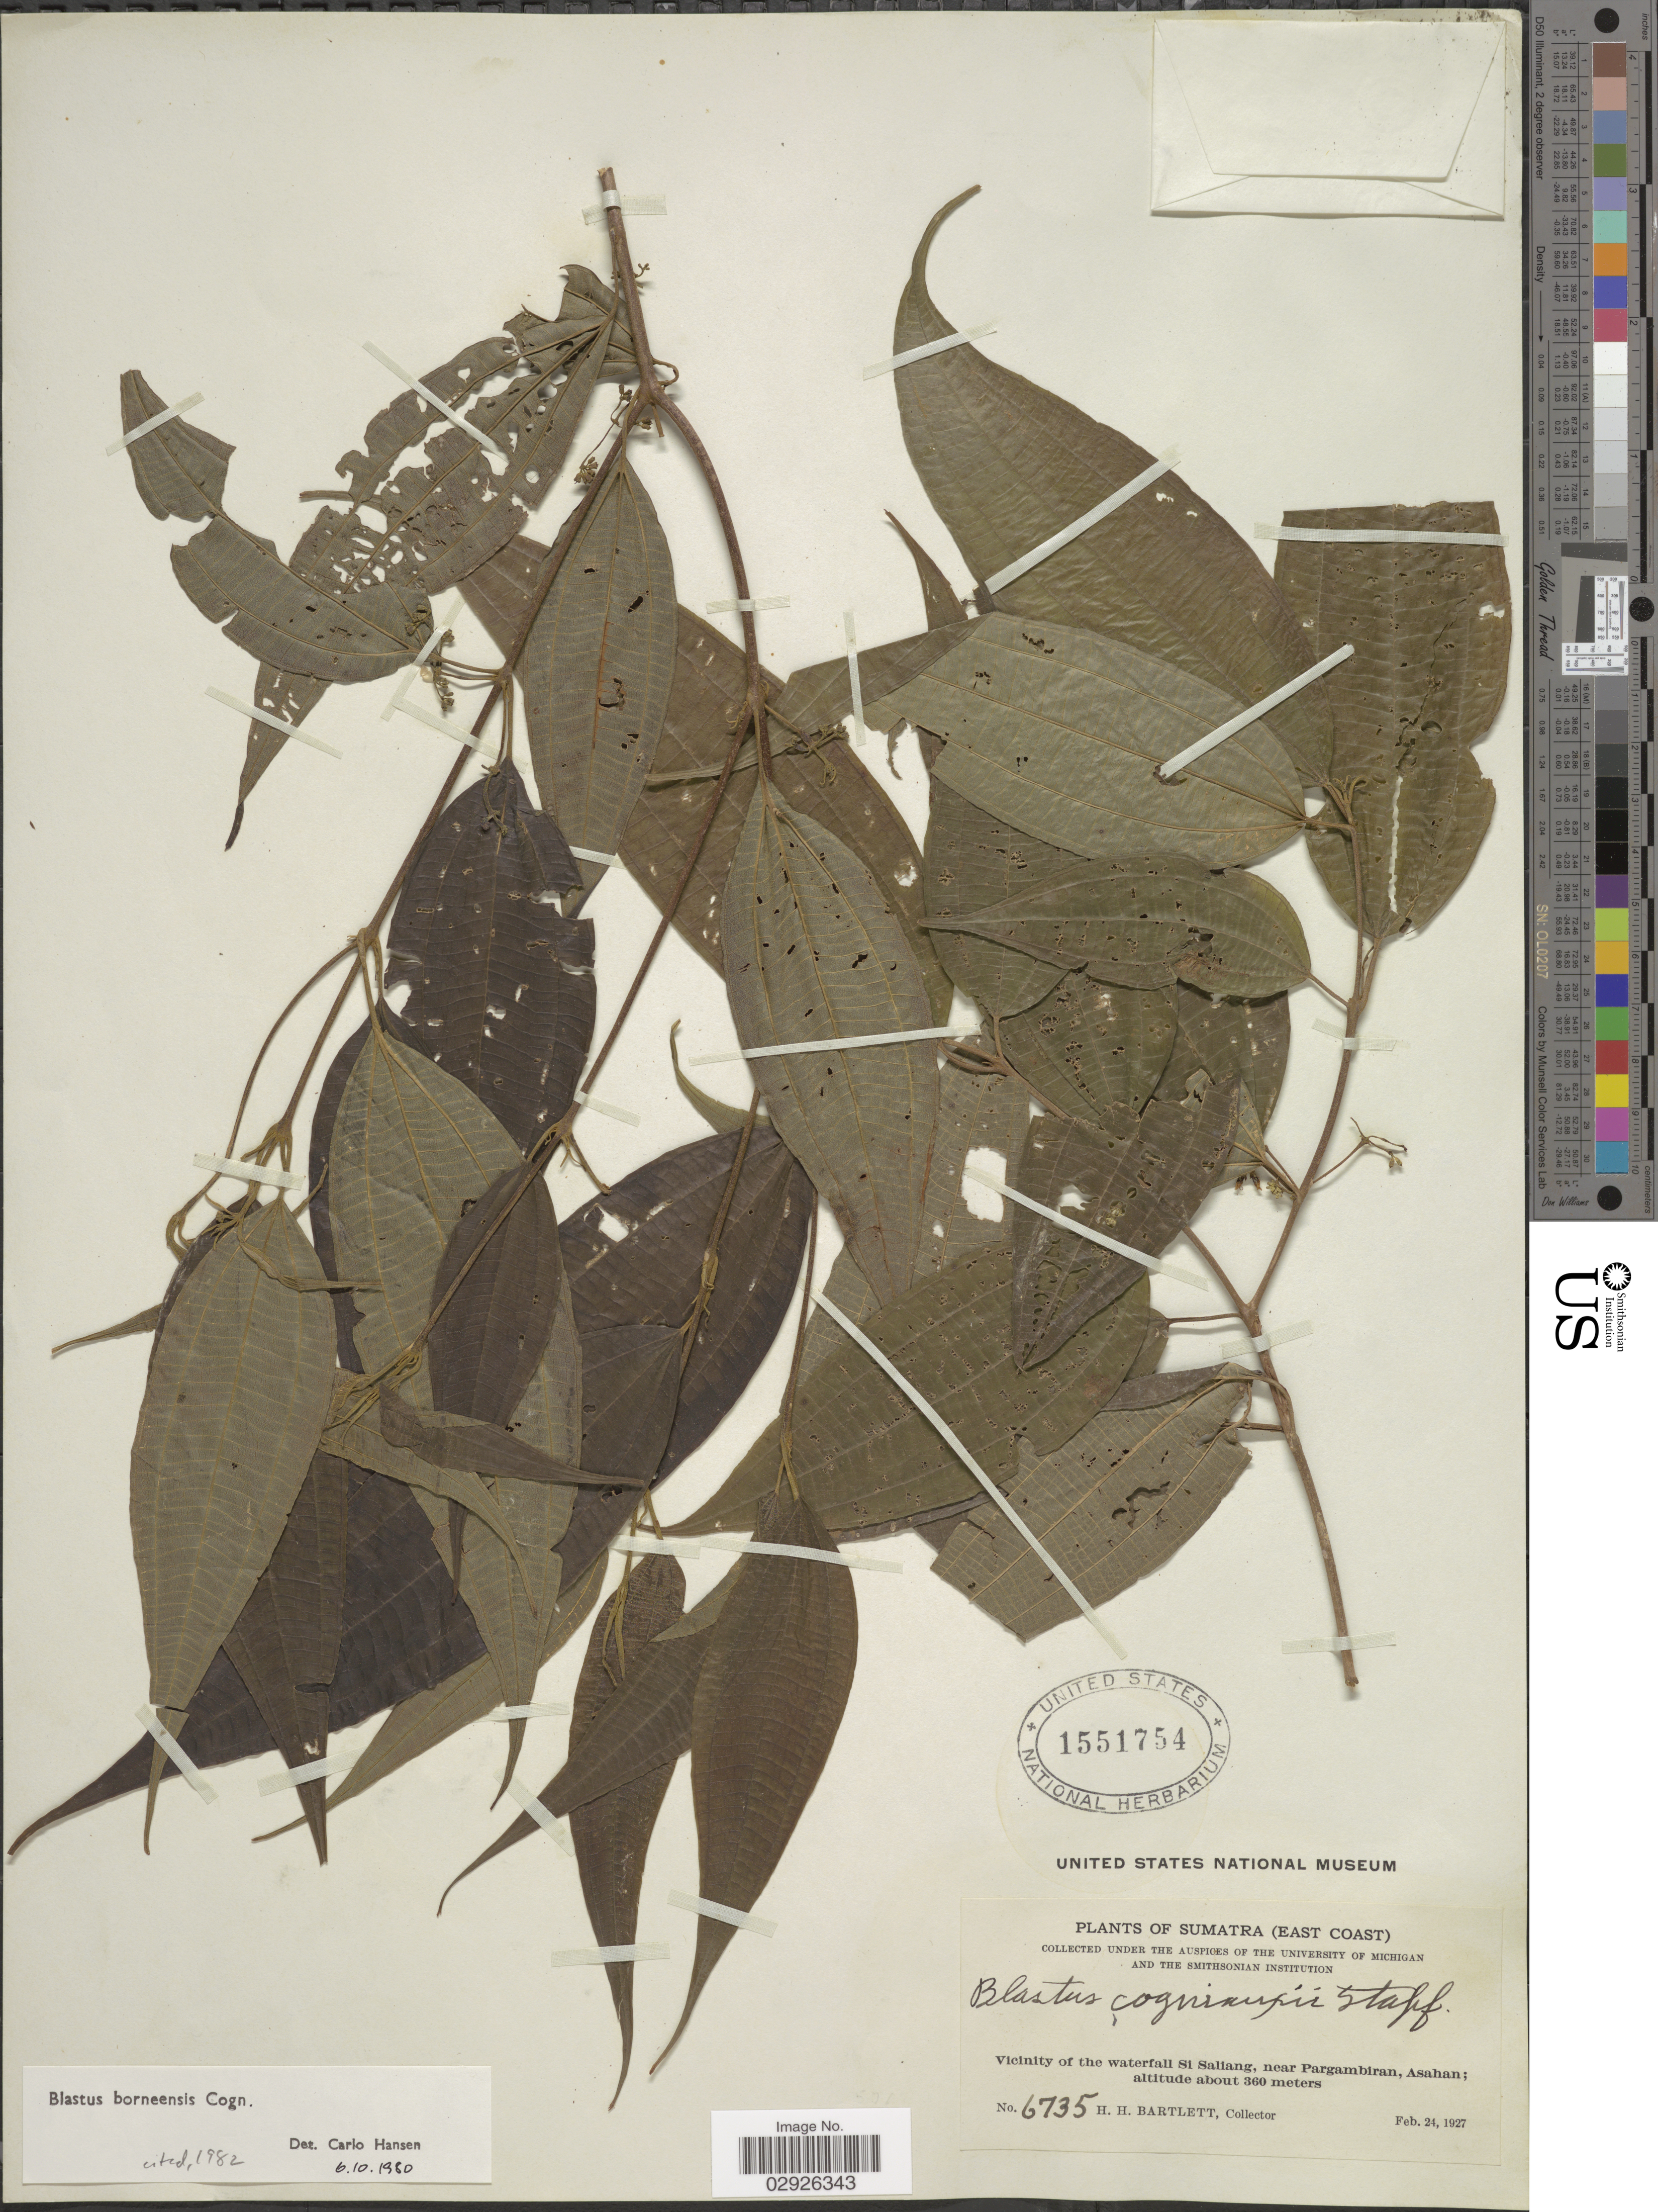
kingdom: Plantae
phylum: Tracheophyta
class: Magnoliopsida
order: Myrtales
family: Melastomataceae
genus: Blastus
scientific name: Blastus borneensis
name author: Cogn. ex Boerl.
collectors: H. H. Bartlett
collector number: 6735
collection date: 1927-02-24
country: Indonesia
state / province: Sumatra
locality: East Coast, Vicinity of the waterfall Si Saliang, near Pargambiran, Asahan.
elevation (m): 360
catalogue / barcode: US 1551754